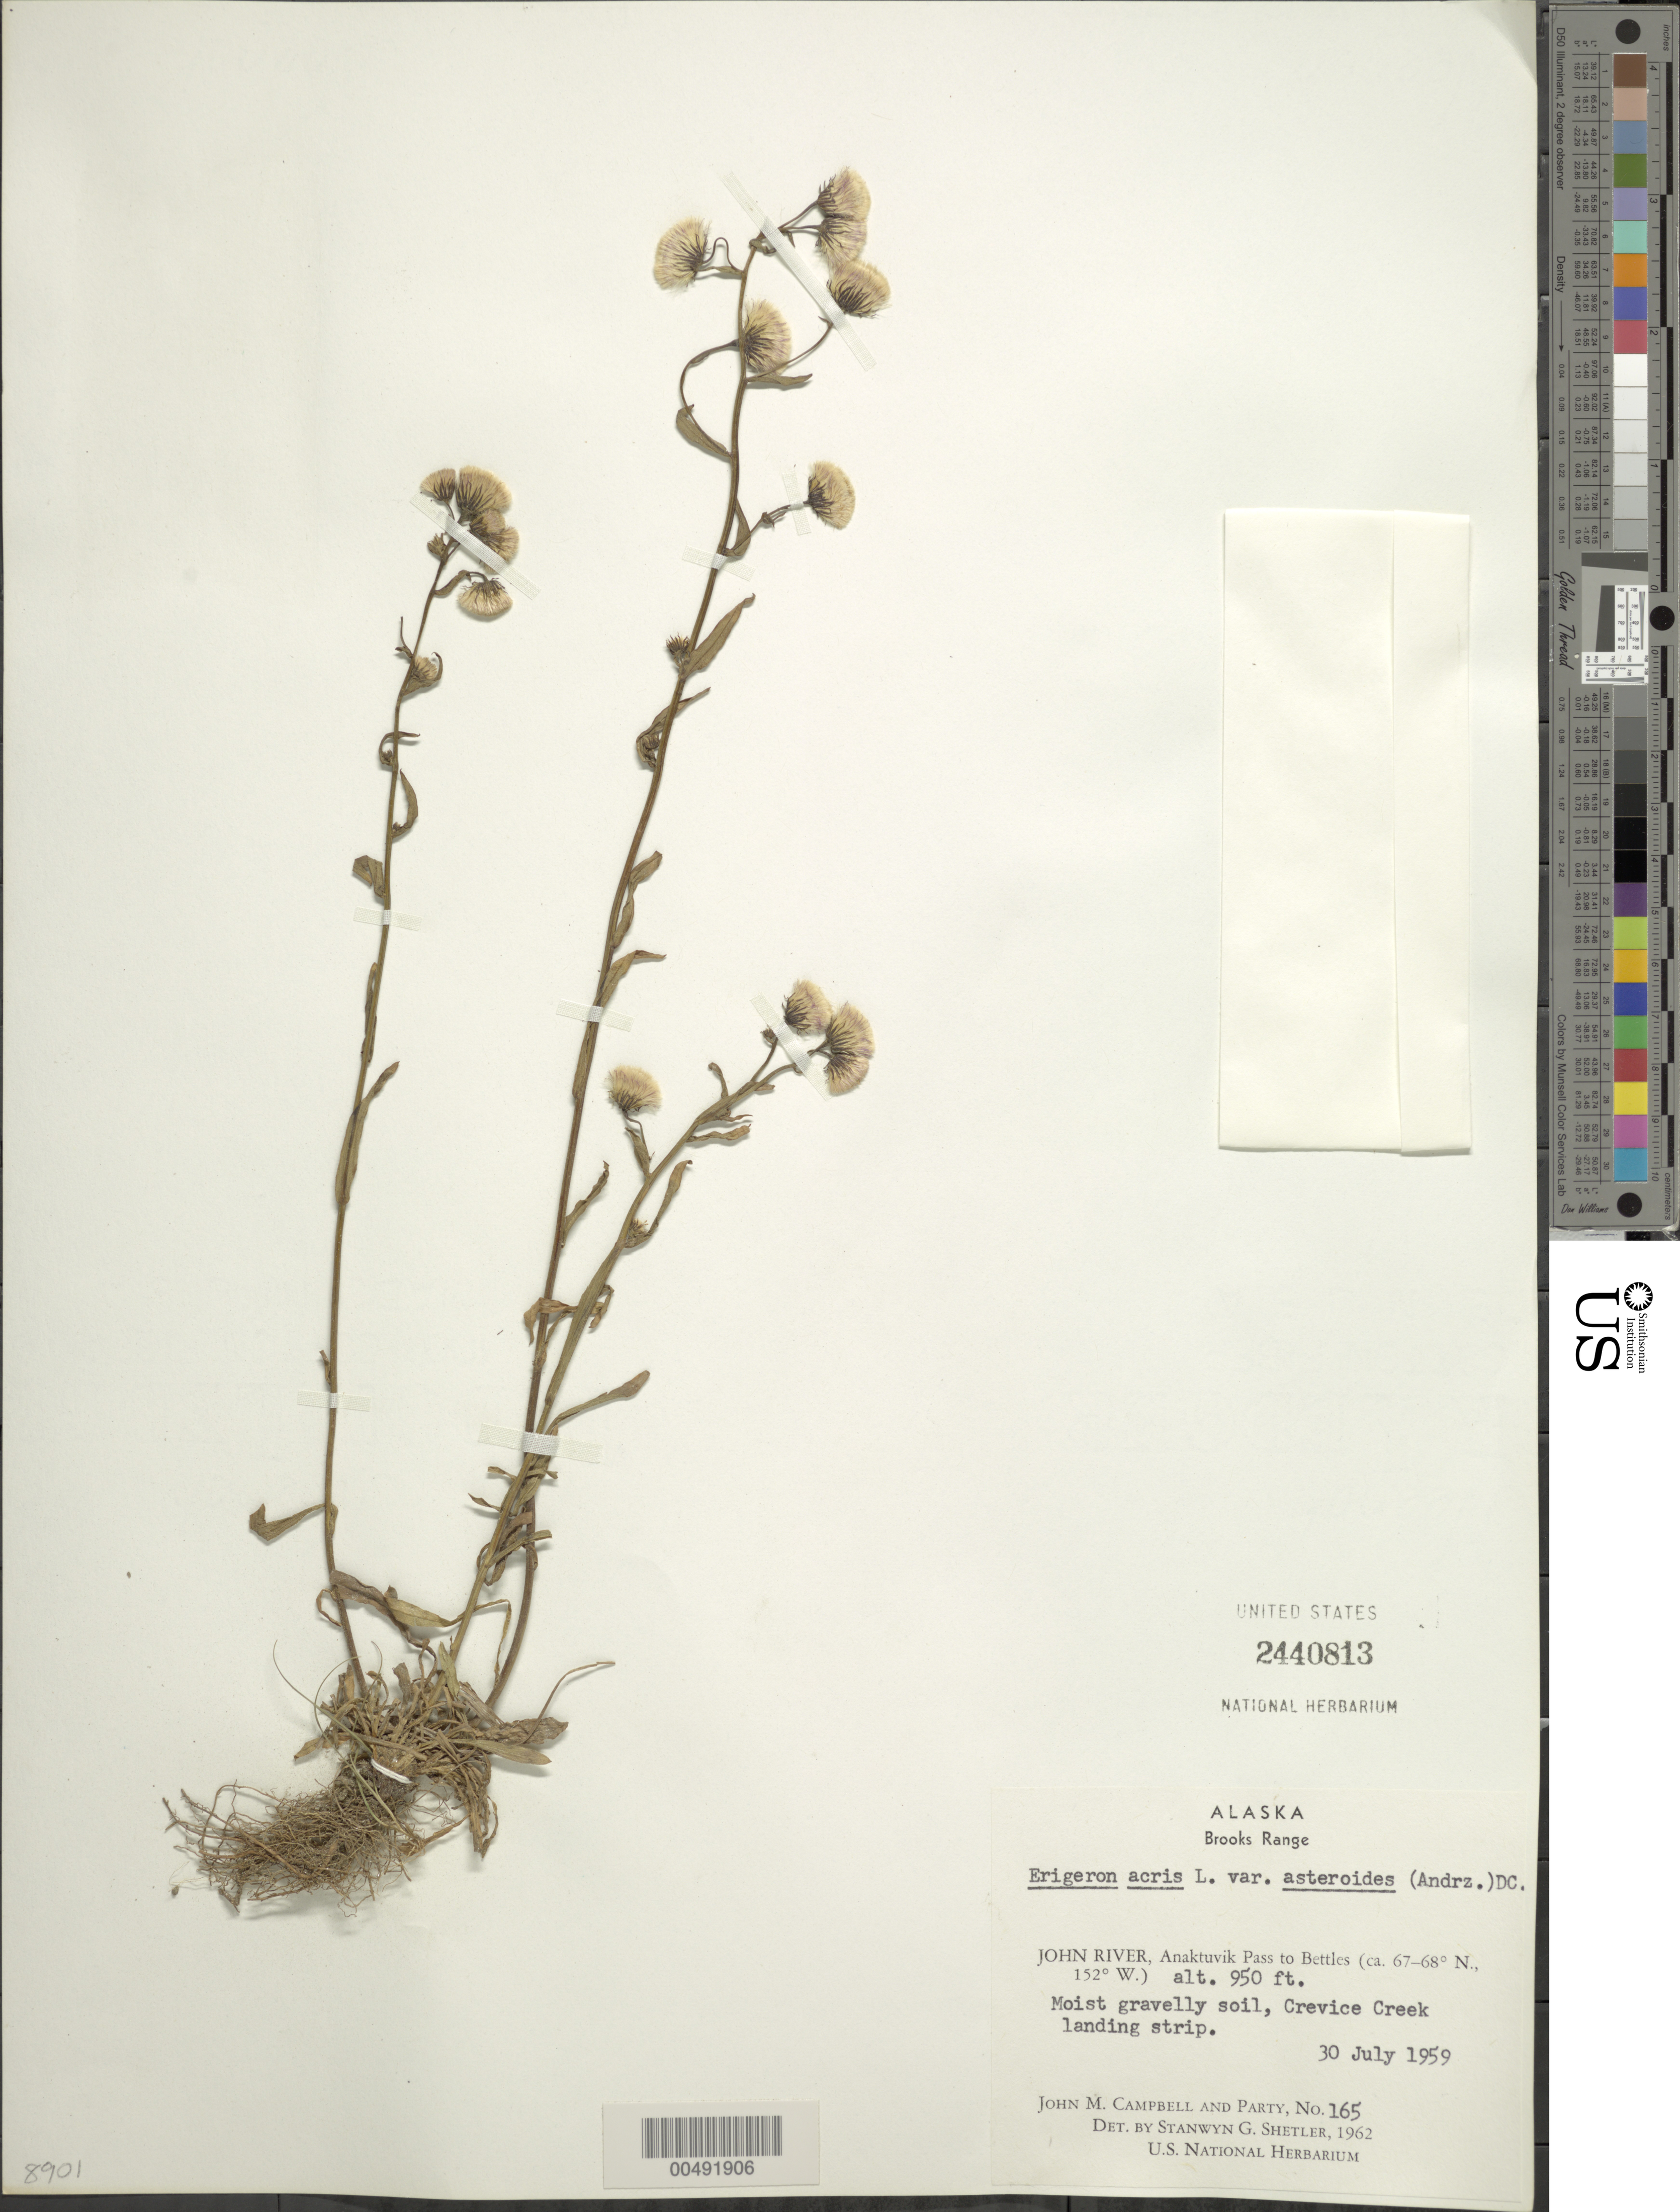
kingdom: Plantae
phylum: Tracheophyta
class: Magnoliopsida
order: Asterales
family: Asteraceae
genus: Erigeron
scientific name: Erigeron acris var. asteroides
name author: (Andrz.) DC.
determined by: Shetler, Stanwyn G., (US), NMNH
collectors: J. M. Campbell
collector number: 165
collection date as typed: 30 Jul 1959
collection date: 1959-07-30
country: United States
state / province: Alaska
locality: Brooks Range, John River, Anaktuvuk Pass to Bettles, Crevice Creek Landing Strip (lat/long recorded as: lat=::: long=152:0:0:W)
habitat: moist gravelly soil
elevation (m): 290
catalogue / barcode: US 2440813